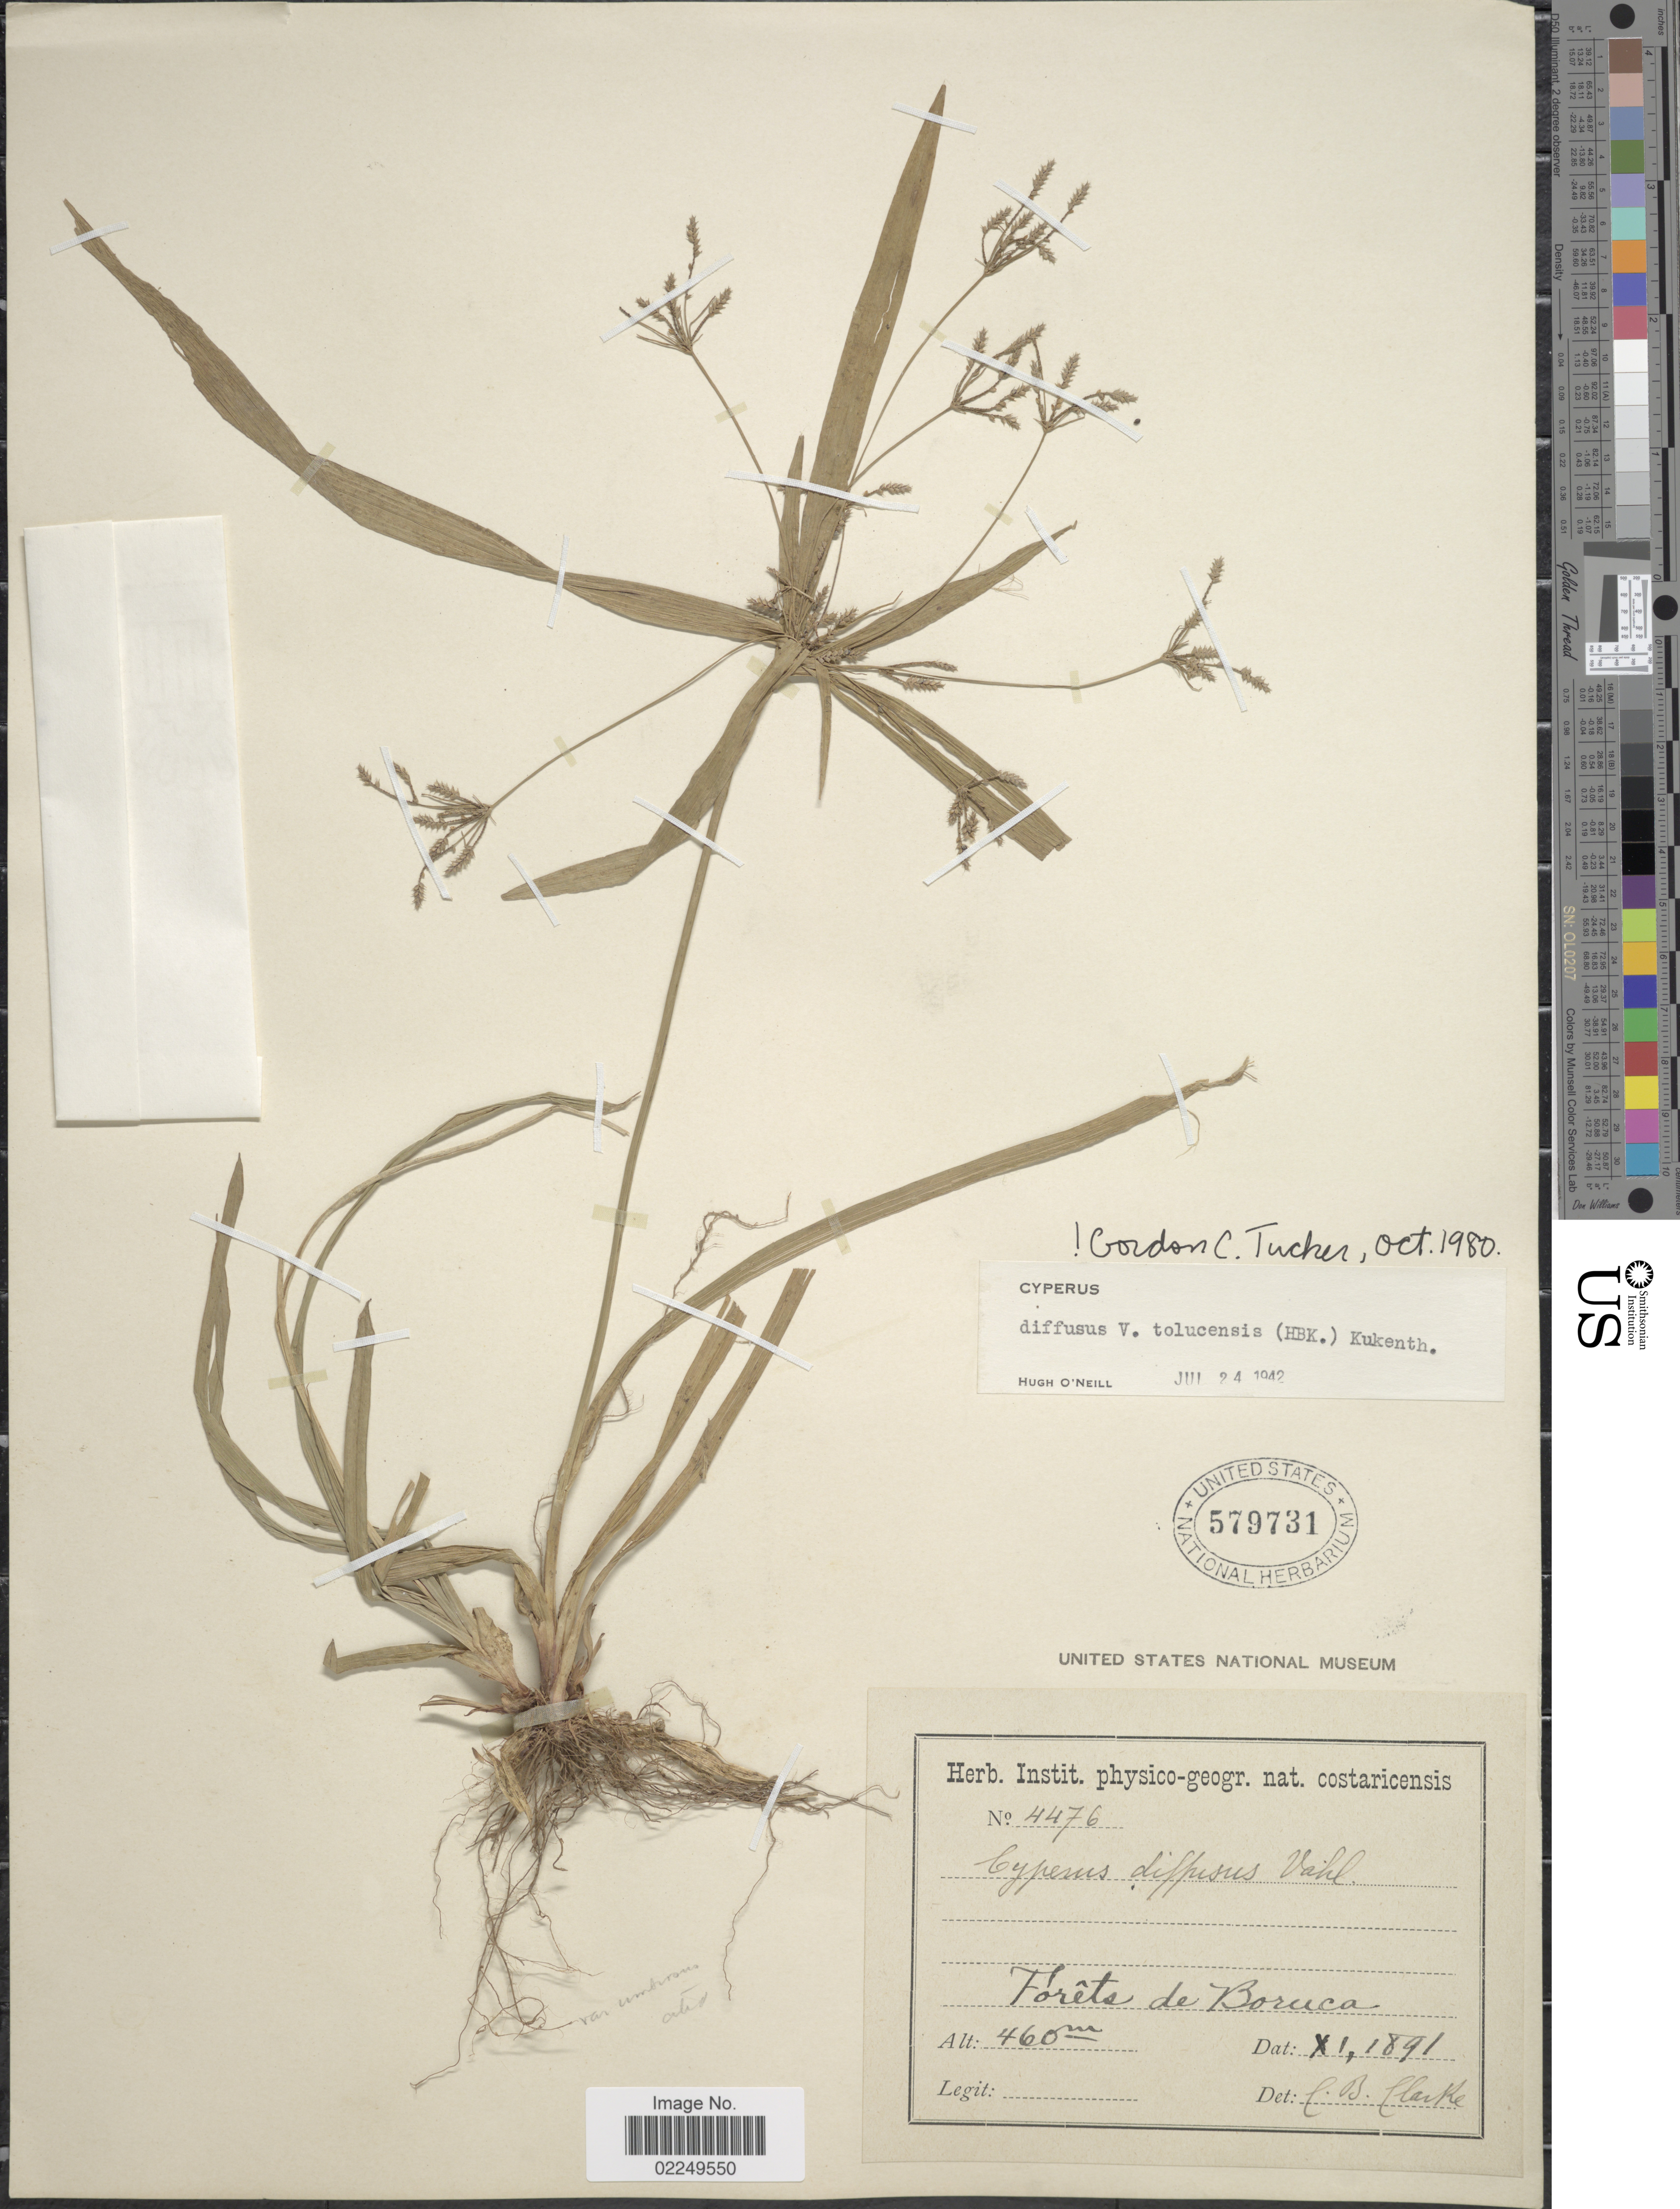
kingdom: Plantae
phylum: Tracheophyta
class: Liliopsida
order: Poales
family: Cyperaceae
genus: Cyperus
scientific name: Cyperus laxus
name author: Lam.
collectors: ex Herb. Inst. Physico-Geogr. Nat. Costarricensis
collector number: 4476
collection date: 1891-11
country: Costa Rica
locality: Forets de Boruca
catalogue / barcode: US 579731